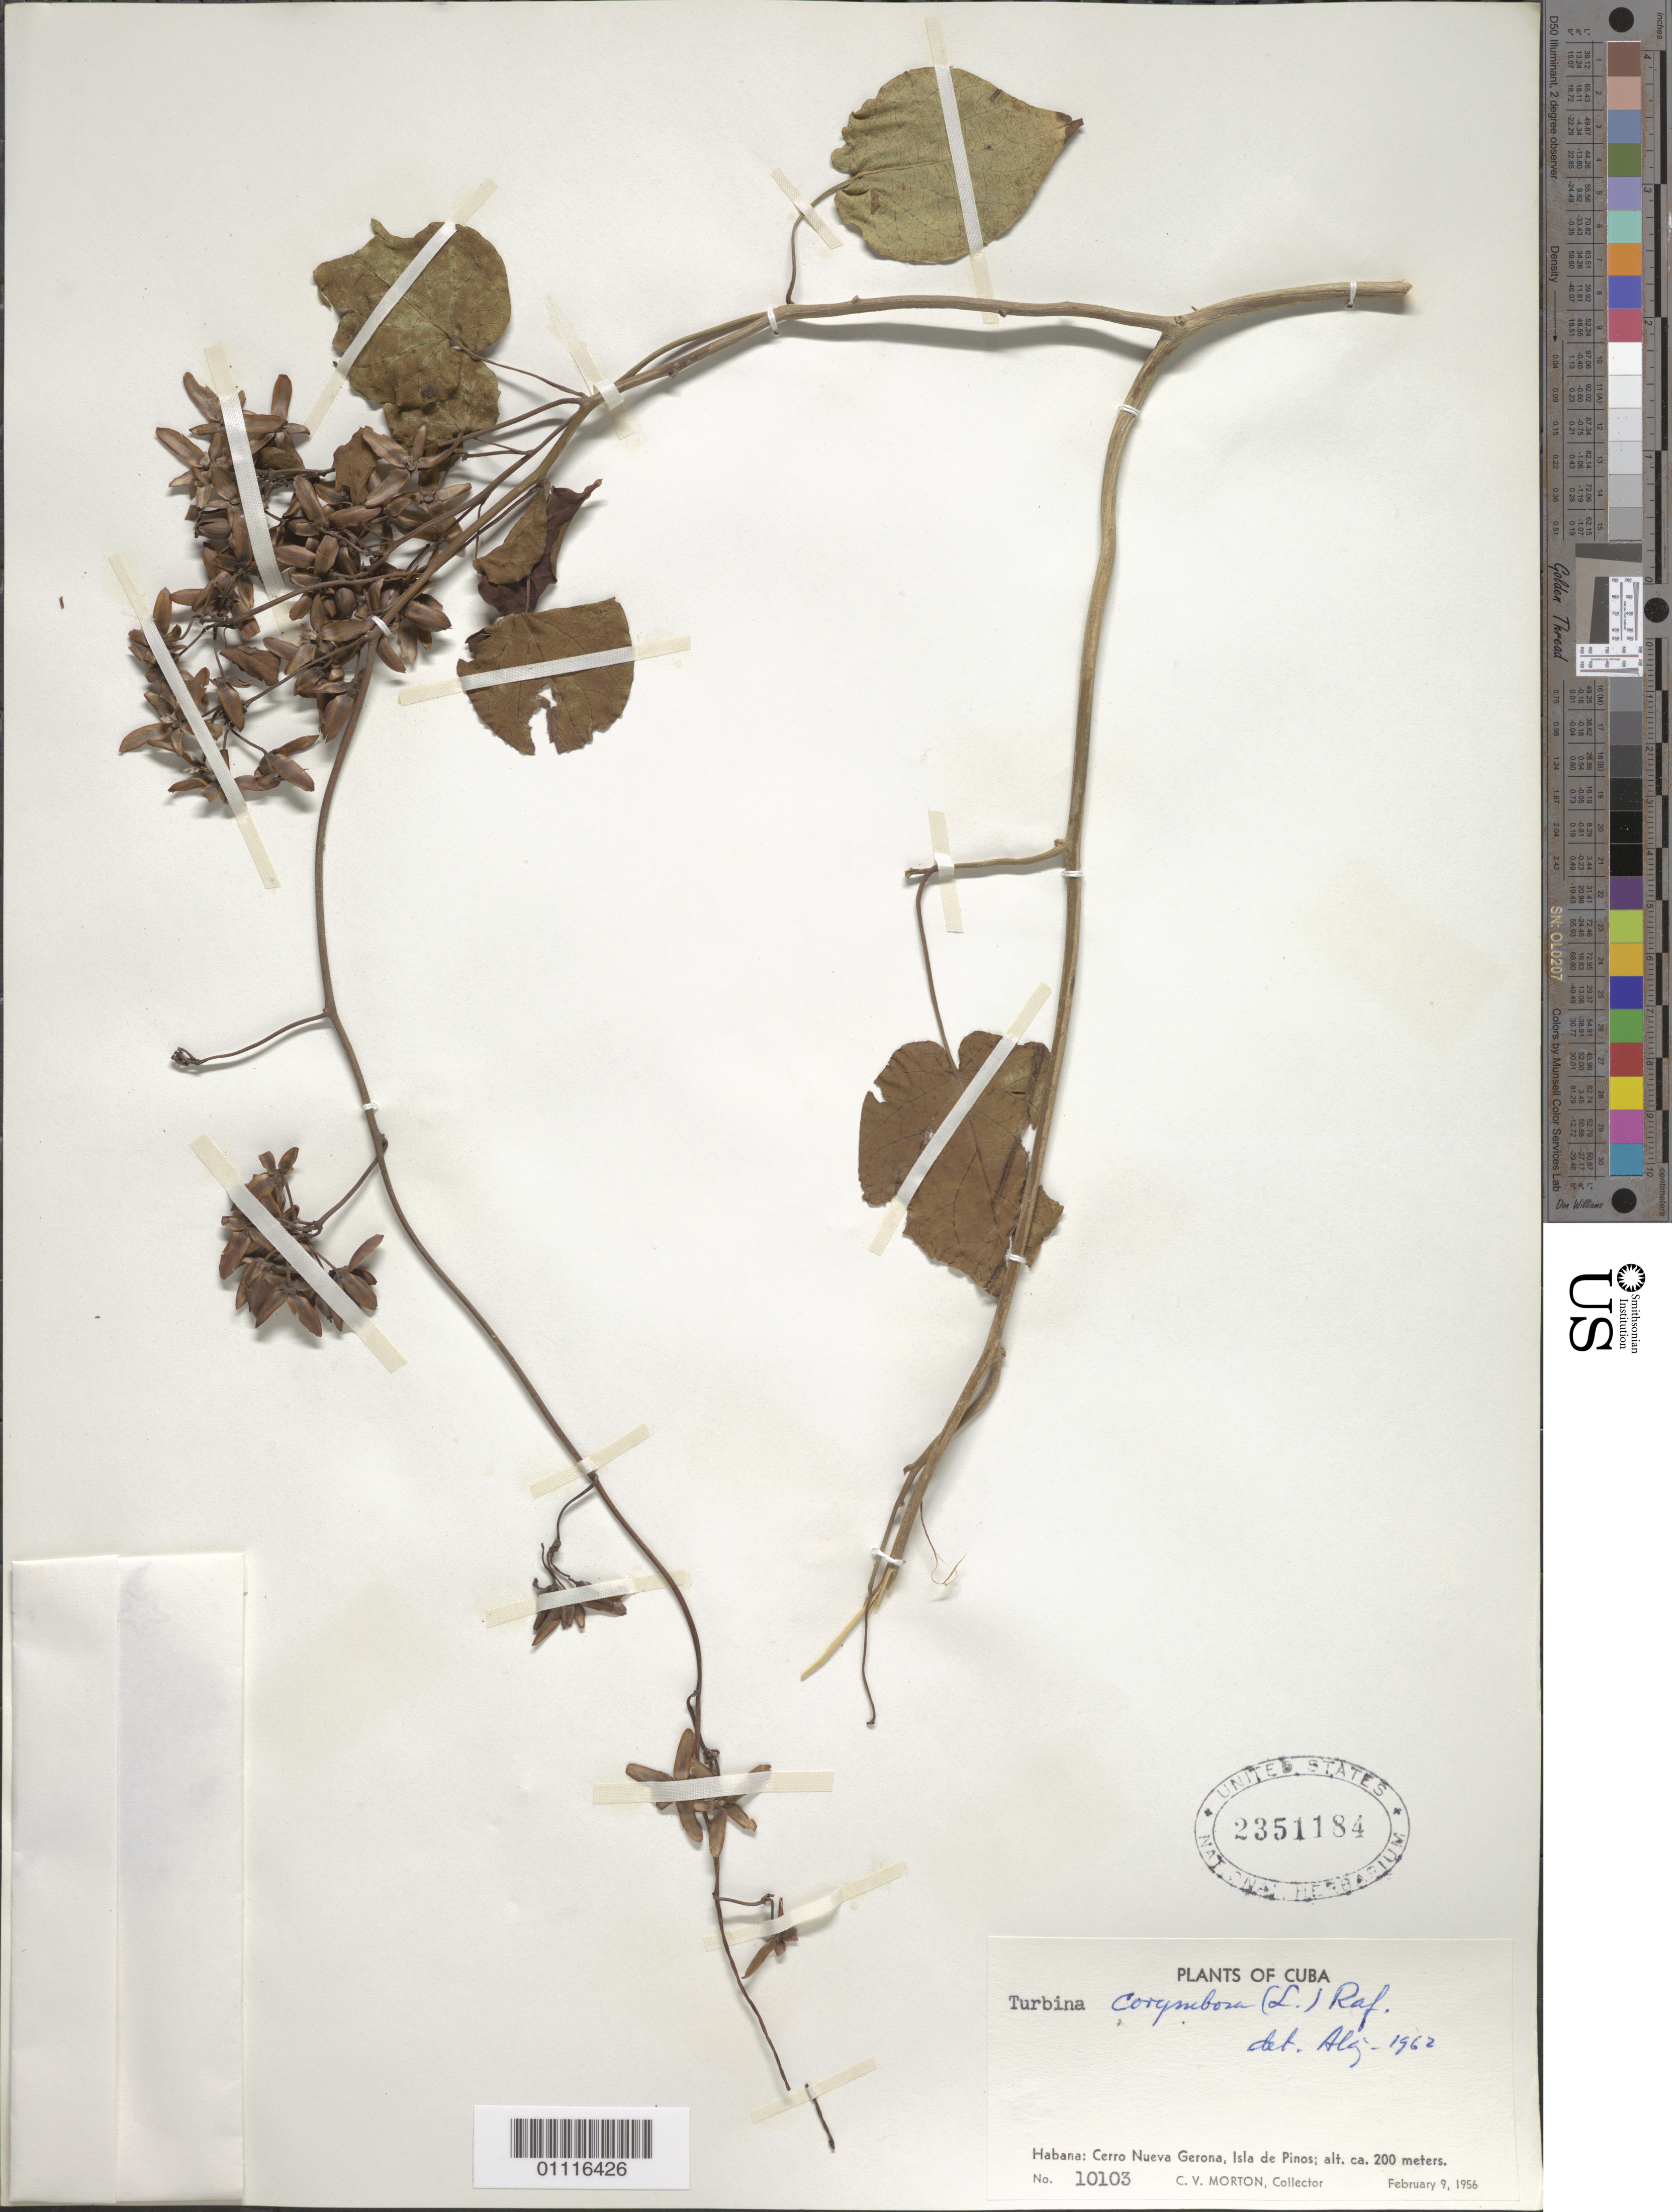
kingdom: Plantae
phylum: Tracheophyta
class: Magnoliopsida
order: Solanales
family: Convolvulaceae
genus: Turbina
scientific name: Turbina corymbosa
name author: (L.) Raf.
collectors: C. V. Morton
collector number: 10103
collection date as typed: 09 Feb 1956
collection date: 1956-02-09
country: Cuba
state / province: Isla de La Juventud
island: Isla de la Juventud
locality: Isle of Pines, Cerro Nueva Gerona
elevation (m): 200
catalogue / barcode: US 2351184